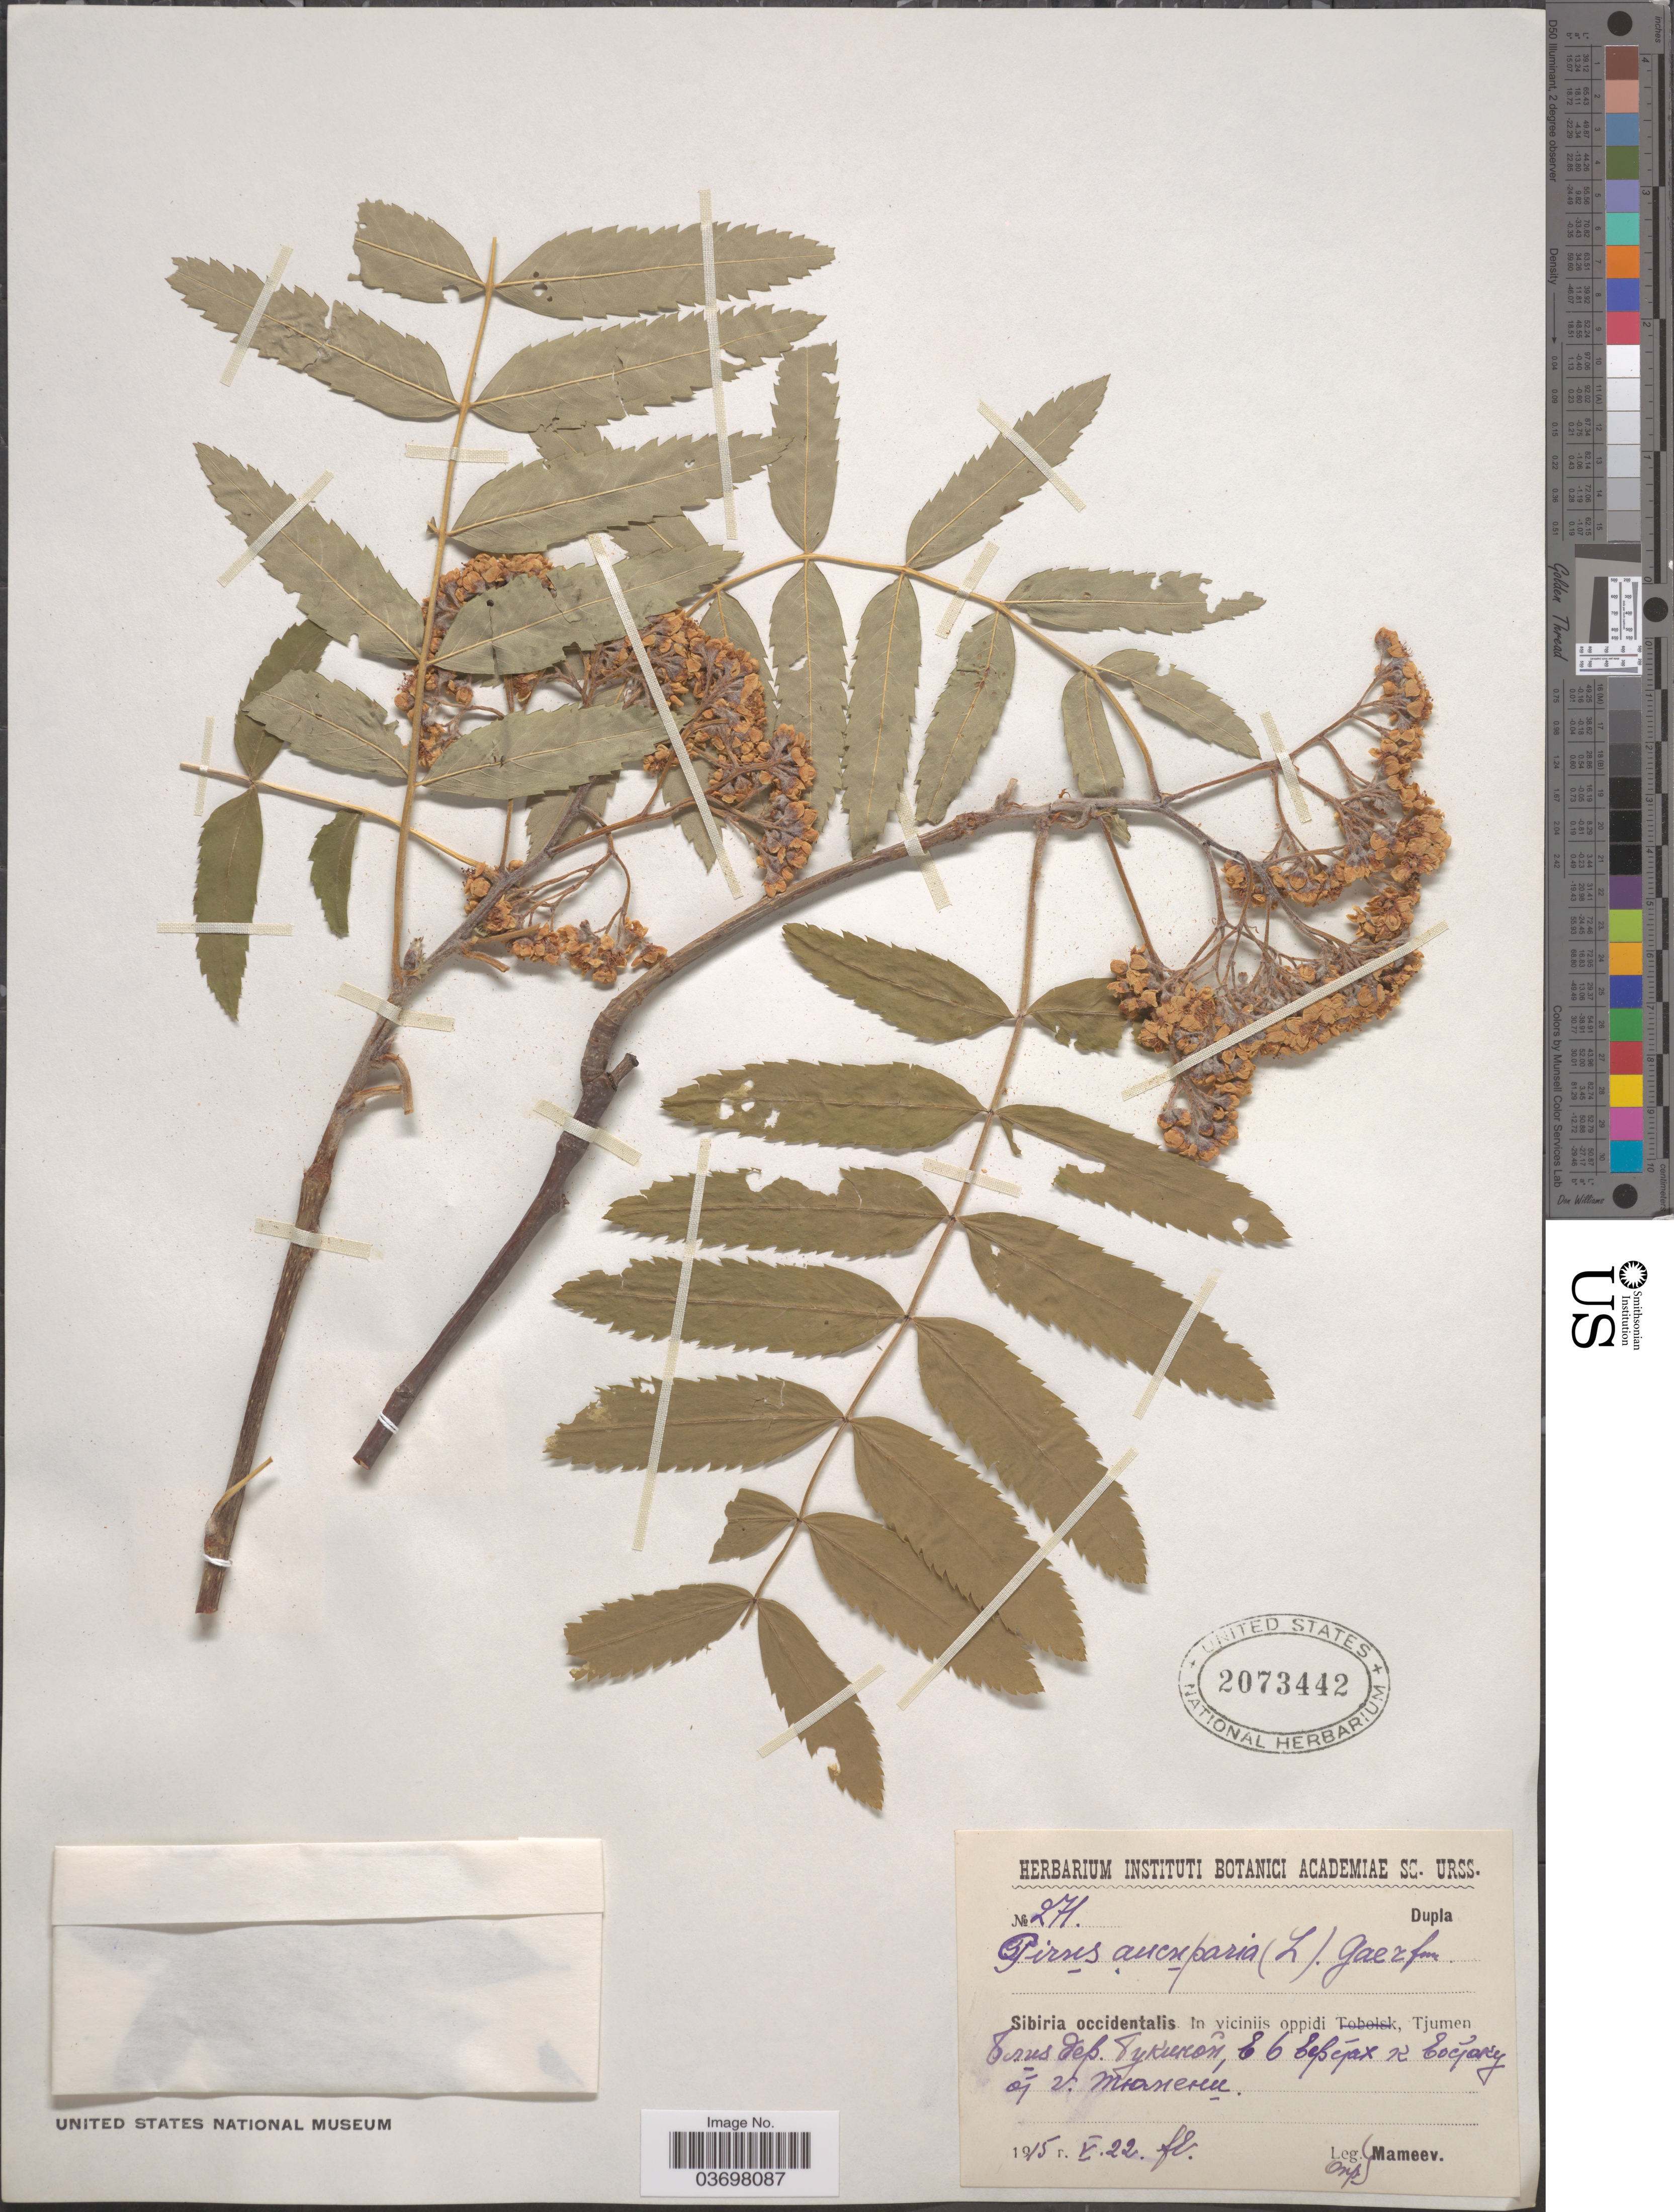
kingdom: Plantae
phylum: Tracheophyta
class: Magnoliopsida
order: Rosales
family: Rosaceae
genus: Sorbus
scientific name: Sorbus aucuparia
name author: L.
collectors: Mameev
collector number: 271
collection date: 1915-05-22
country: Russian Federation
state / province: Tyumen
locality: Sibiria occidentalis. In viciniis oppidi, Tjumen. Near village Bukina, 6 km E of Tyumen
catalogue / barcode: US 2073442